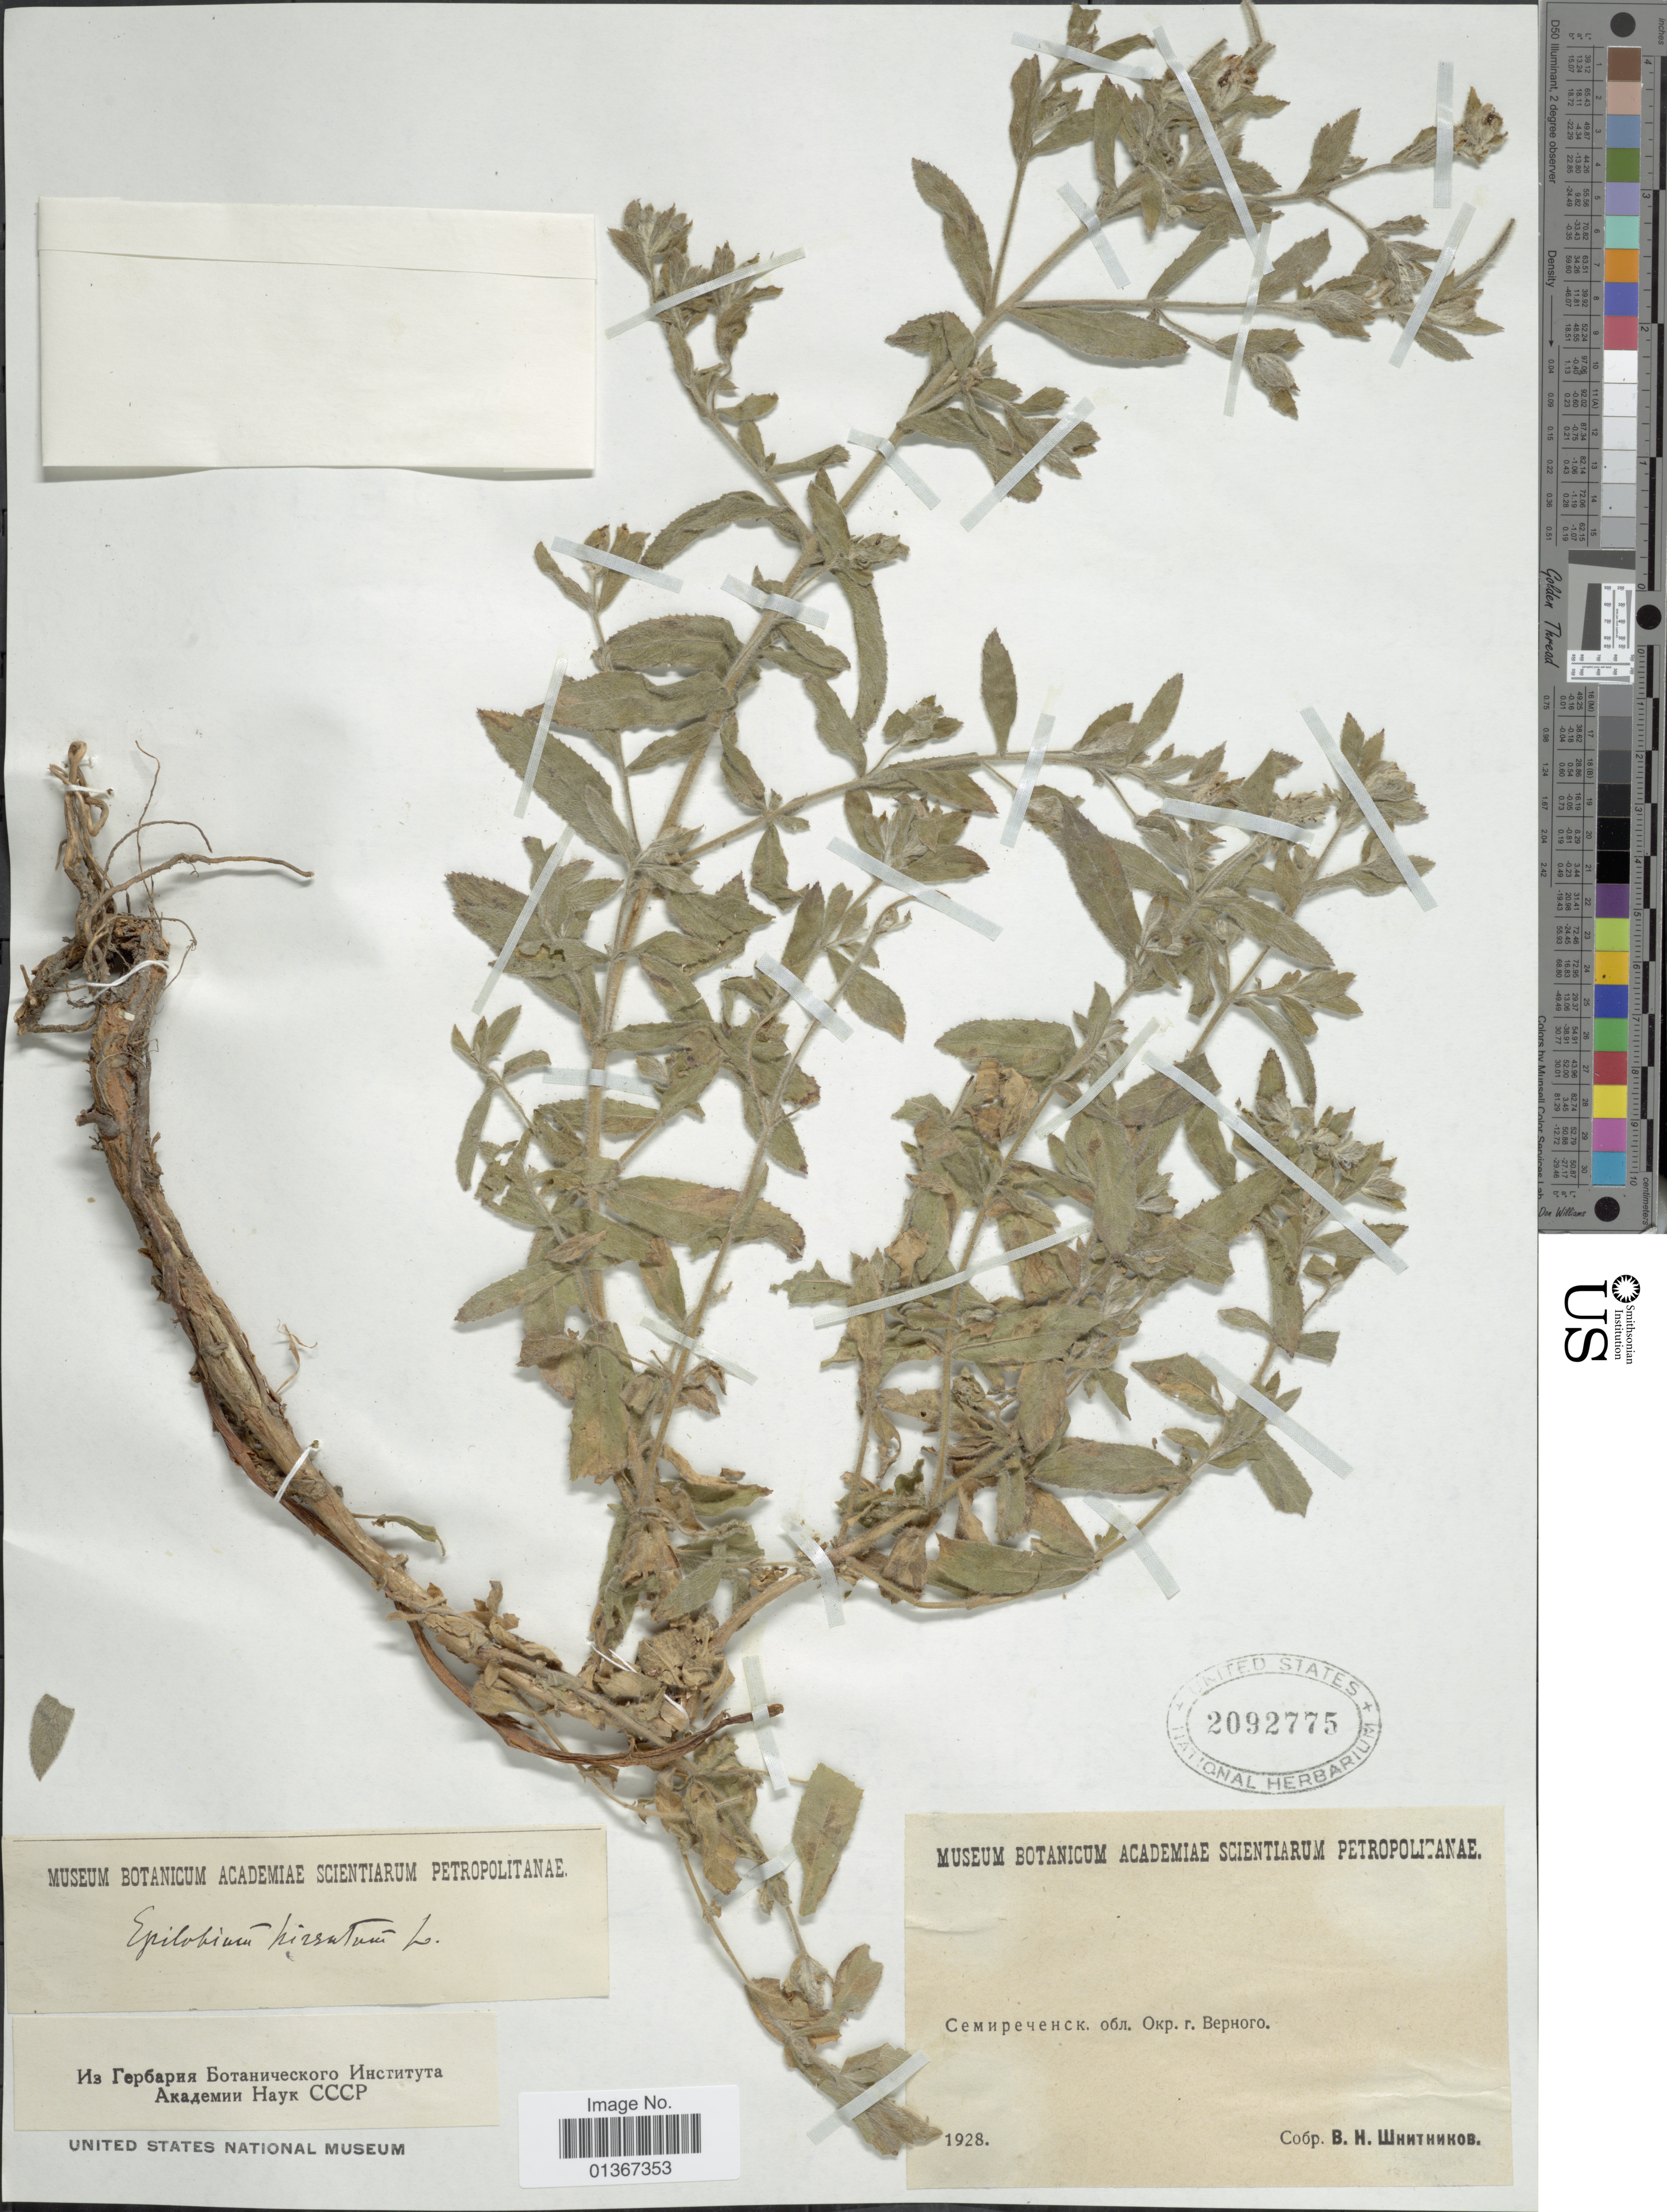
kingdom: Plantae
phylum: Tracheophyta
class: Magnoliopsida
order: Myrtales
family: Onagraceae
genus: Epilobium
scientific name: Epilobium hirsutum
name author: L.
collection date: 1928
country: Kazakhstan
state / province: Almaty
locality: Semirechensk [Zhetysu], Vernyi [Almaty]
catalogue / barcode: US 2092775